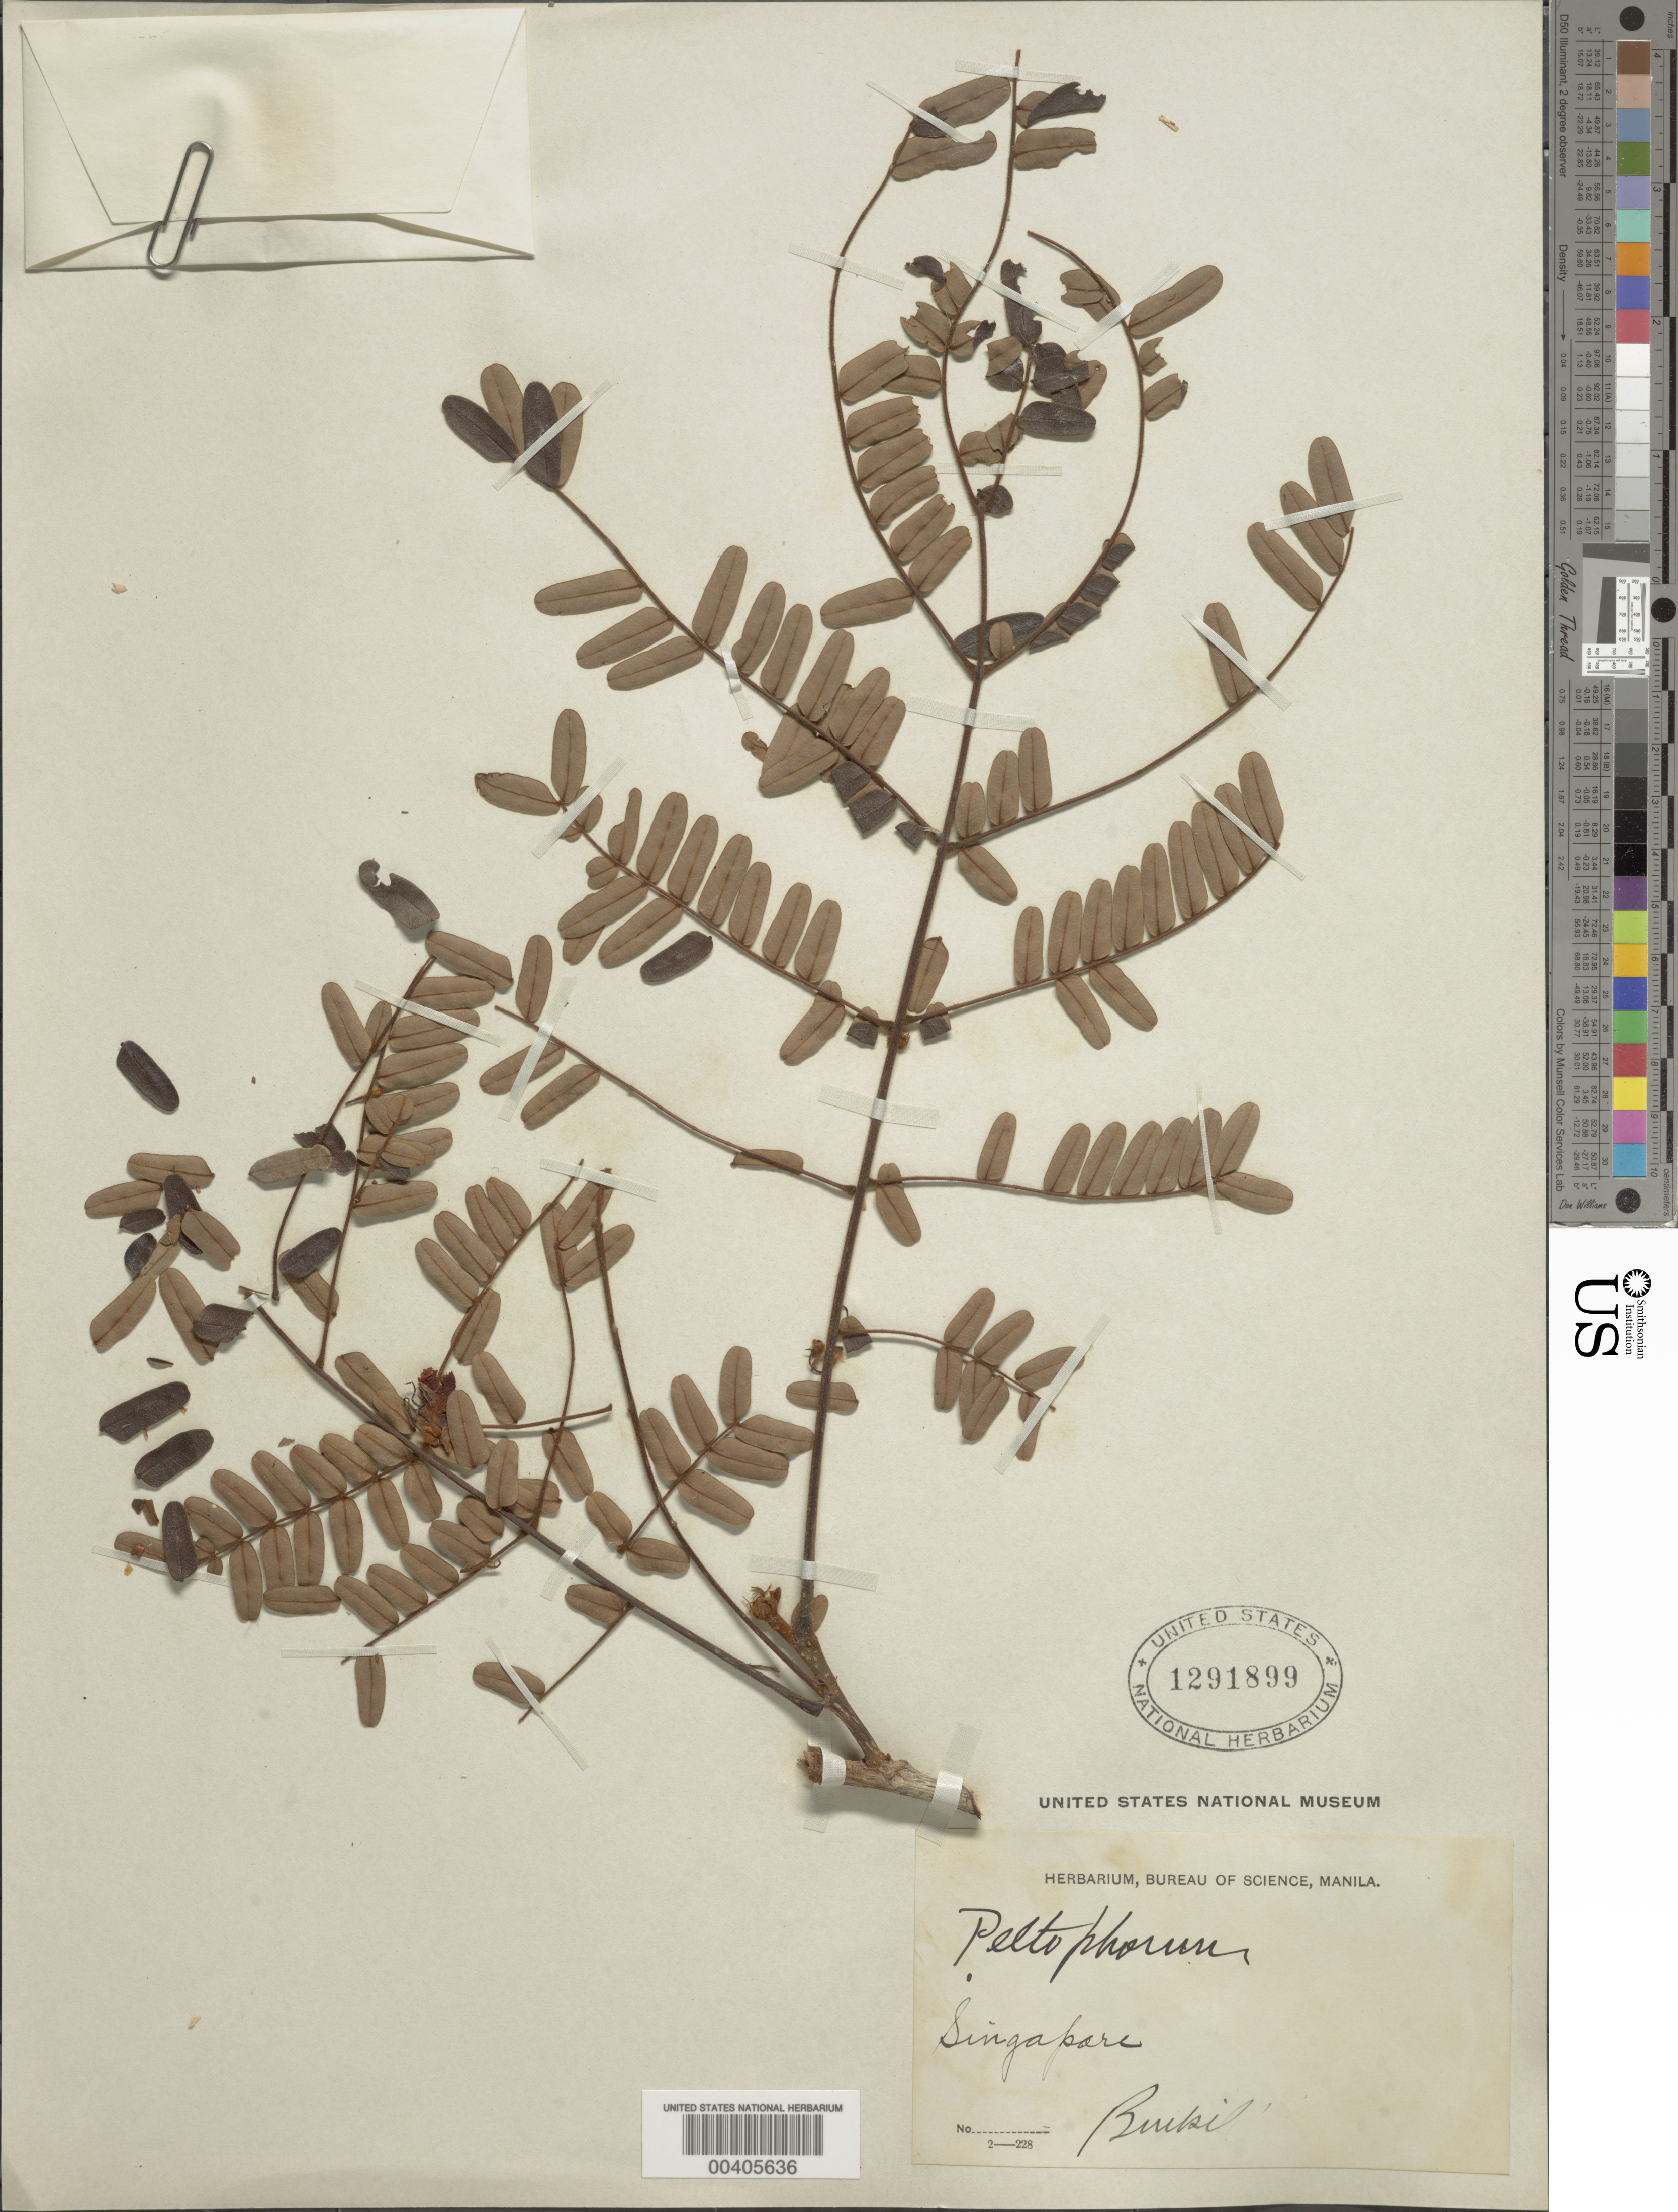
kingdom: Plantae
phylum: Tracheophyta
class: Magnoliopsida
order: Fabales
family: Fabaceae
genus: Peltophorum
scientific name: Peltophorum sp.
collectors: I. H. Burkill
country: Singapore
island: Singapore Island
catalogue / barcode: US 1291899